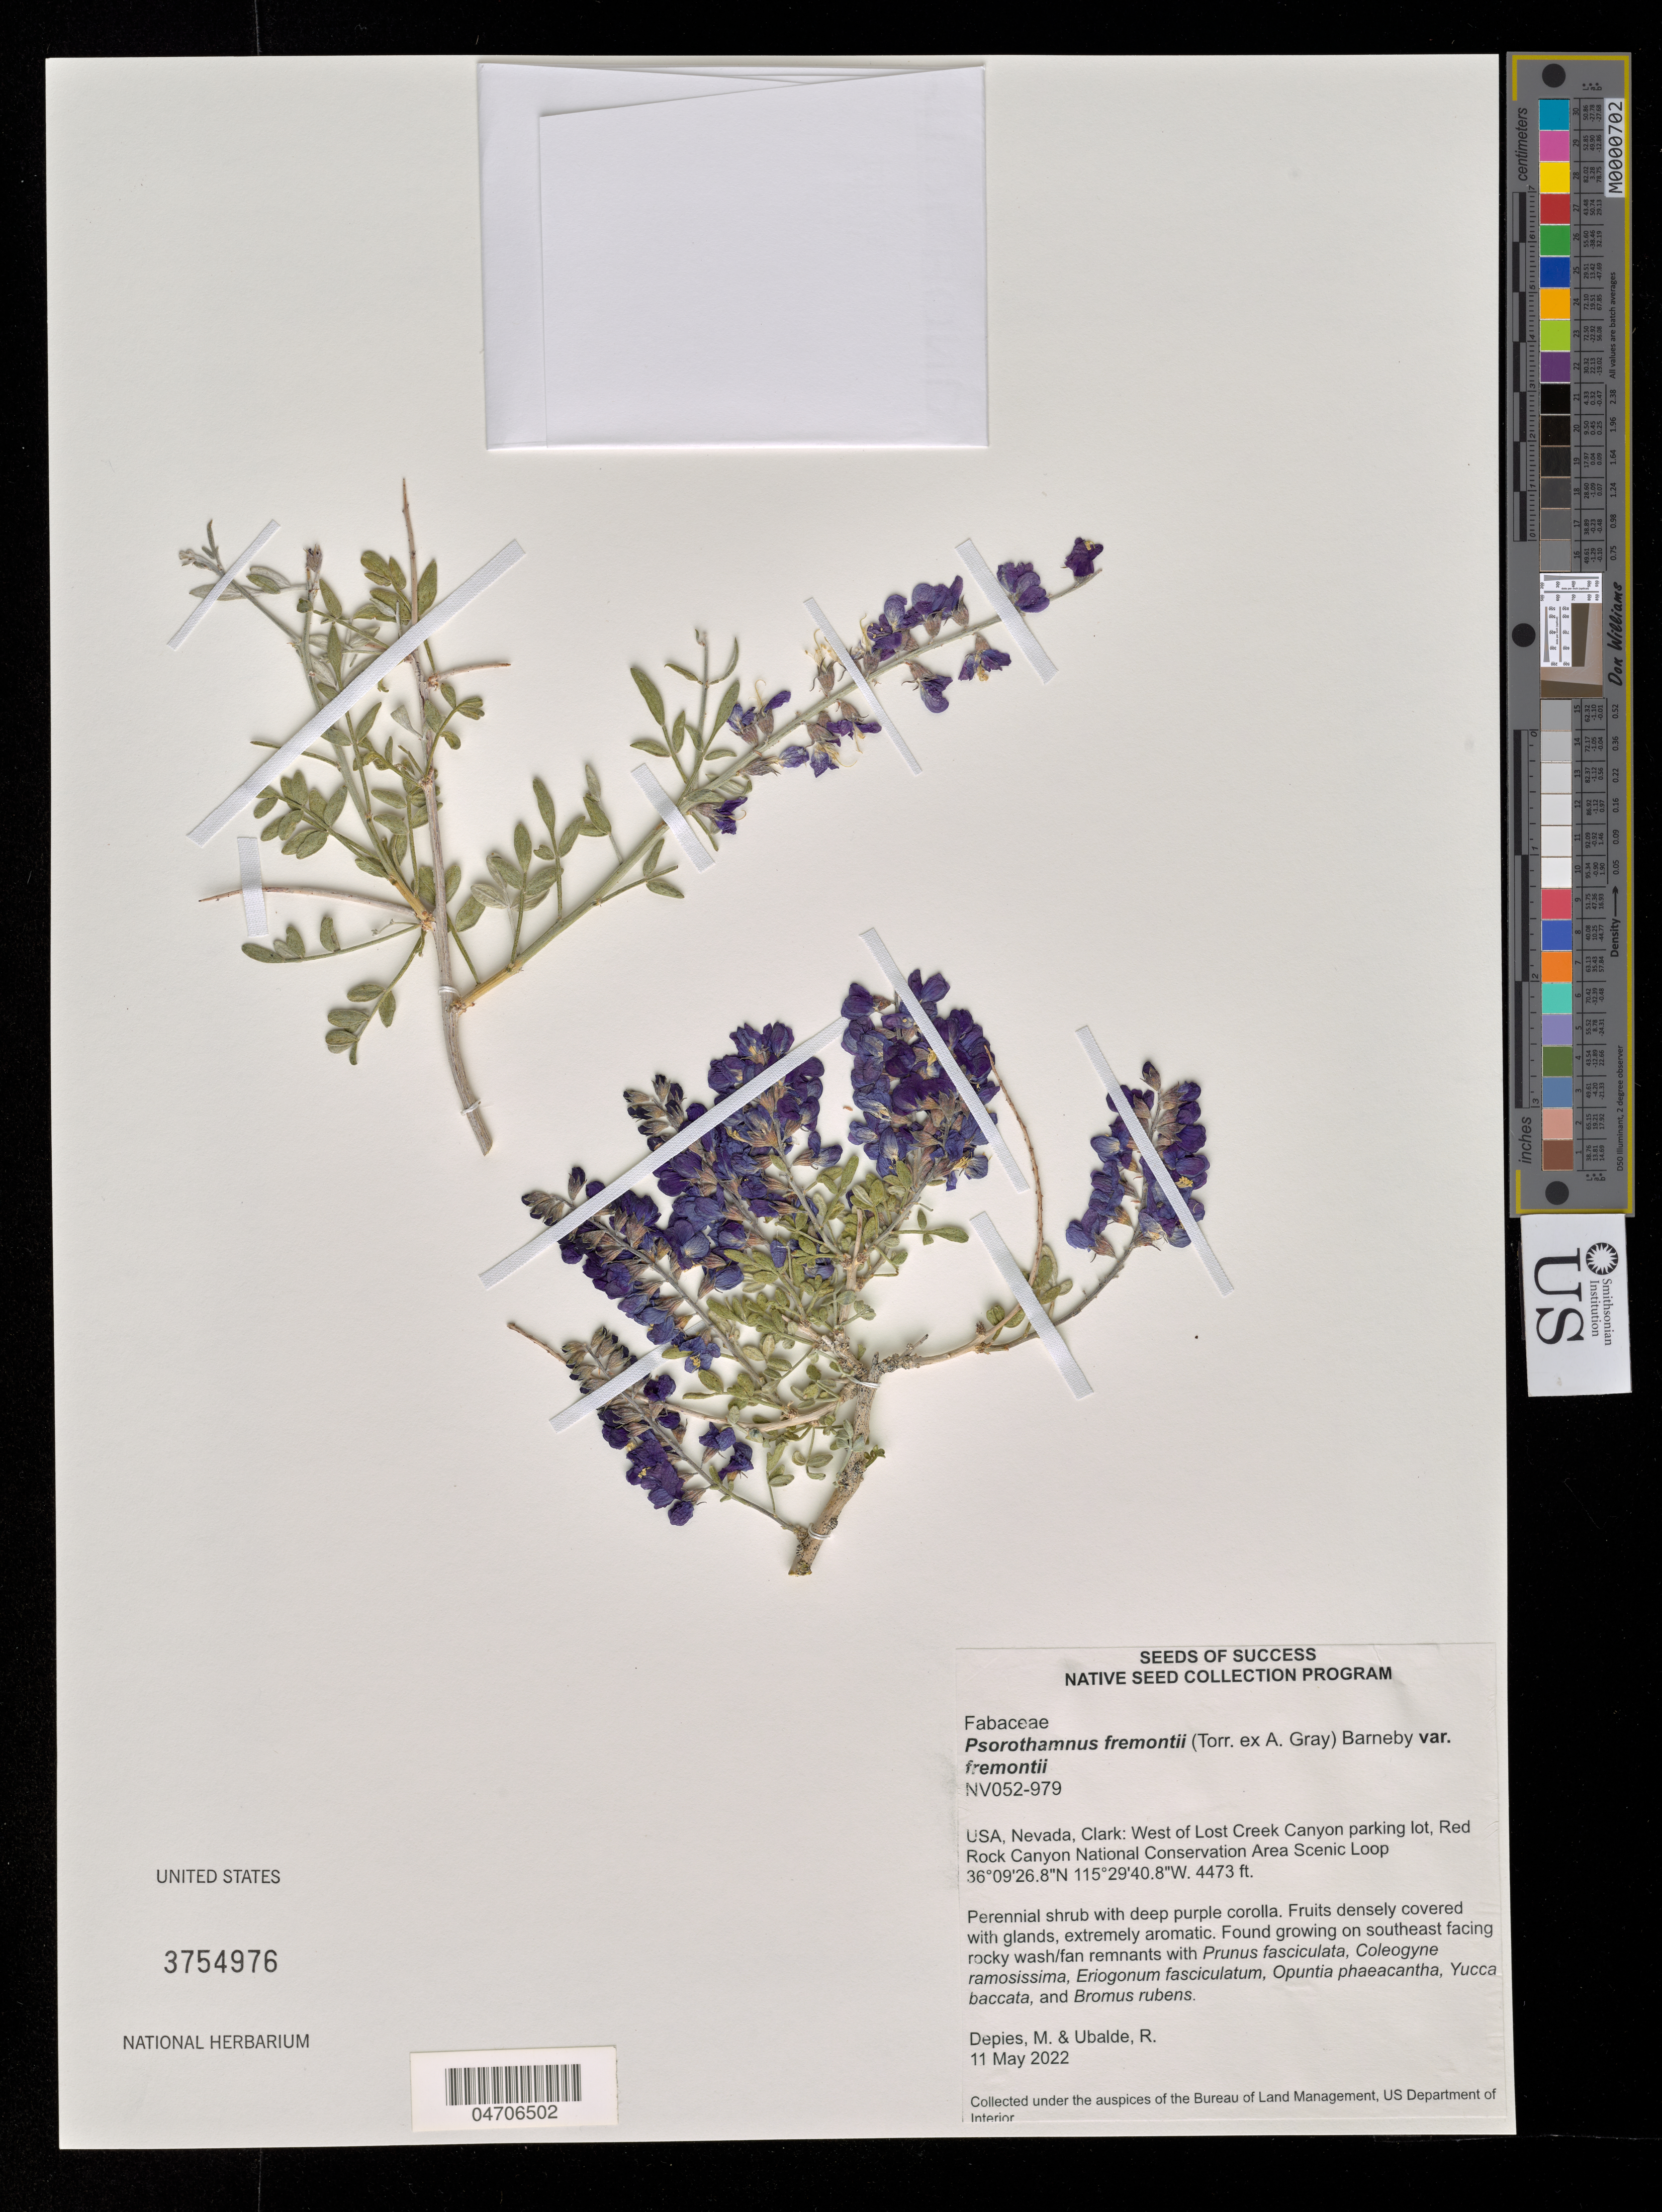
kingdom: Plantae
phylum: Tracheophyta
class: Magnoliopsida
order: Fabales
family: Fabaceae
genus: Psorothamnus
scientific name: Psorothamnus fremontii var. fremontii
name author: (Torr. ex A. Gray) Barneby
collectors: M. Depies & R. Ubalde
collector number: NV052-979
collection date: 2022-05-11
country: United States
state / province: Nevada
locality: Clark: West of Lost Creek Canyon parking lot, Red Rock Canyon National Conservation Area Scenic Loop.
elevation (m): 1363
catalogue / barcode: US 3754976